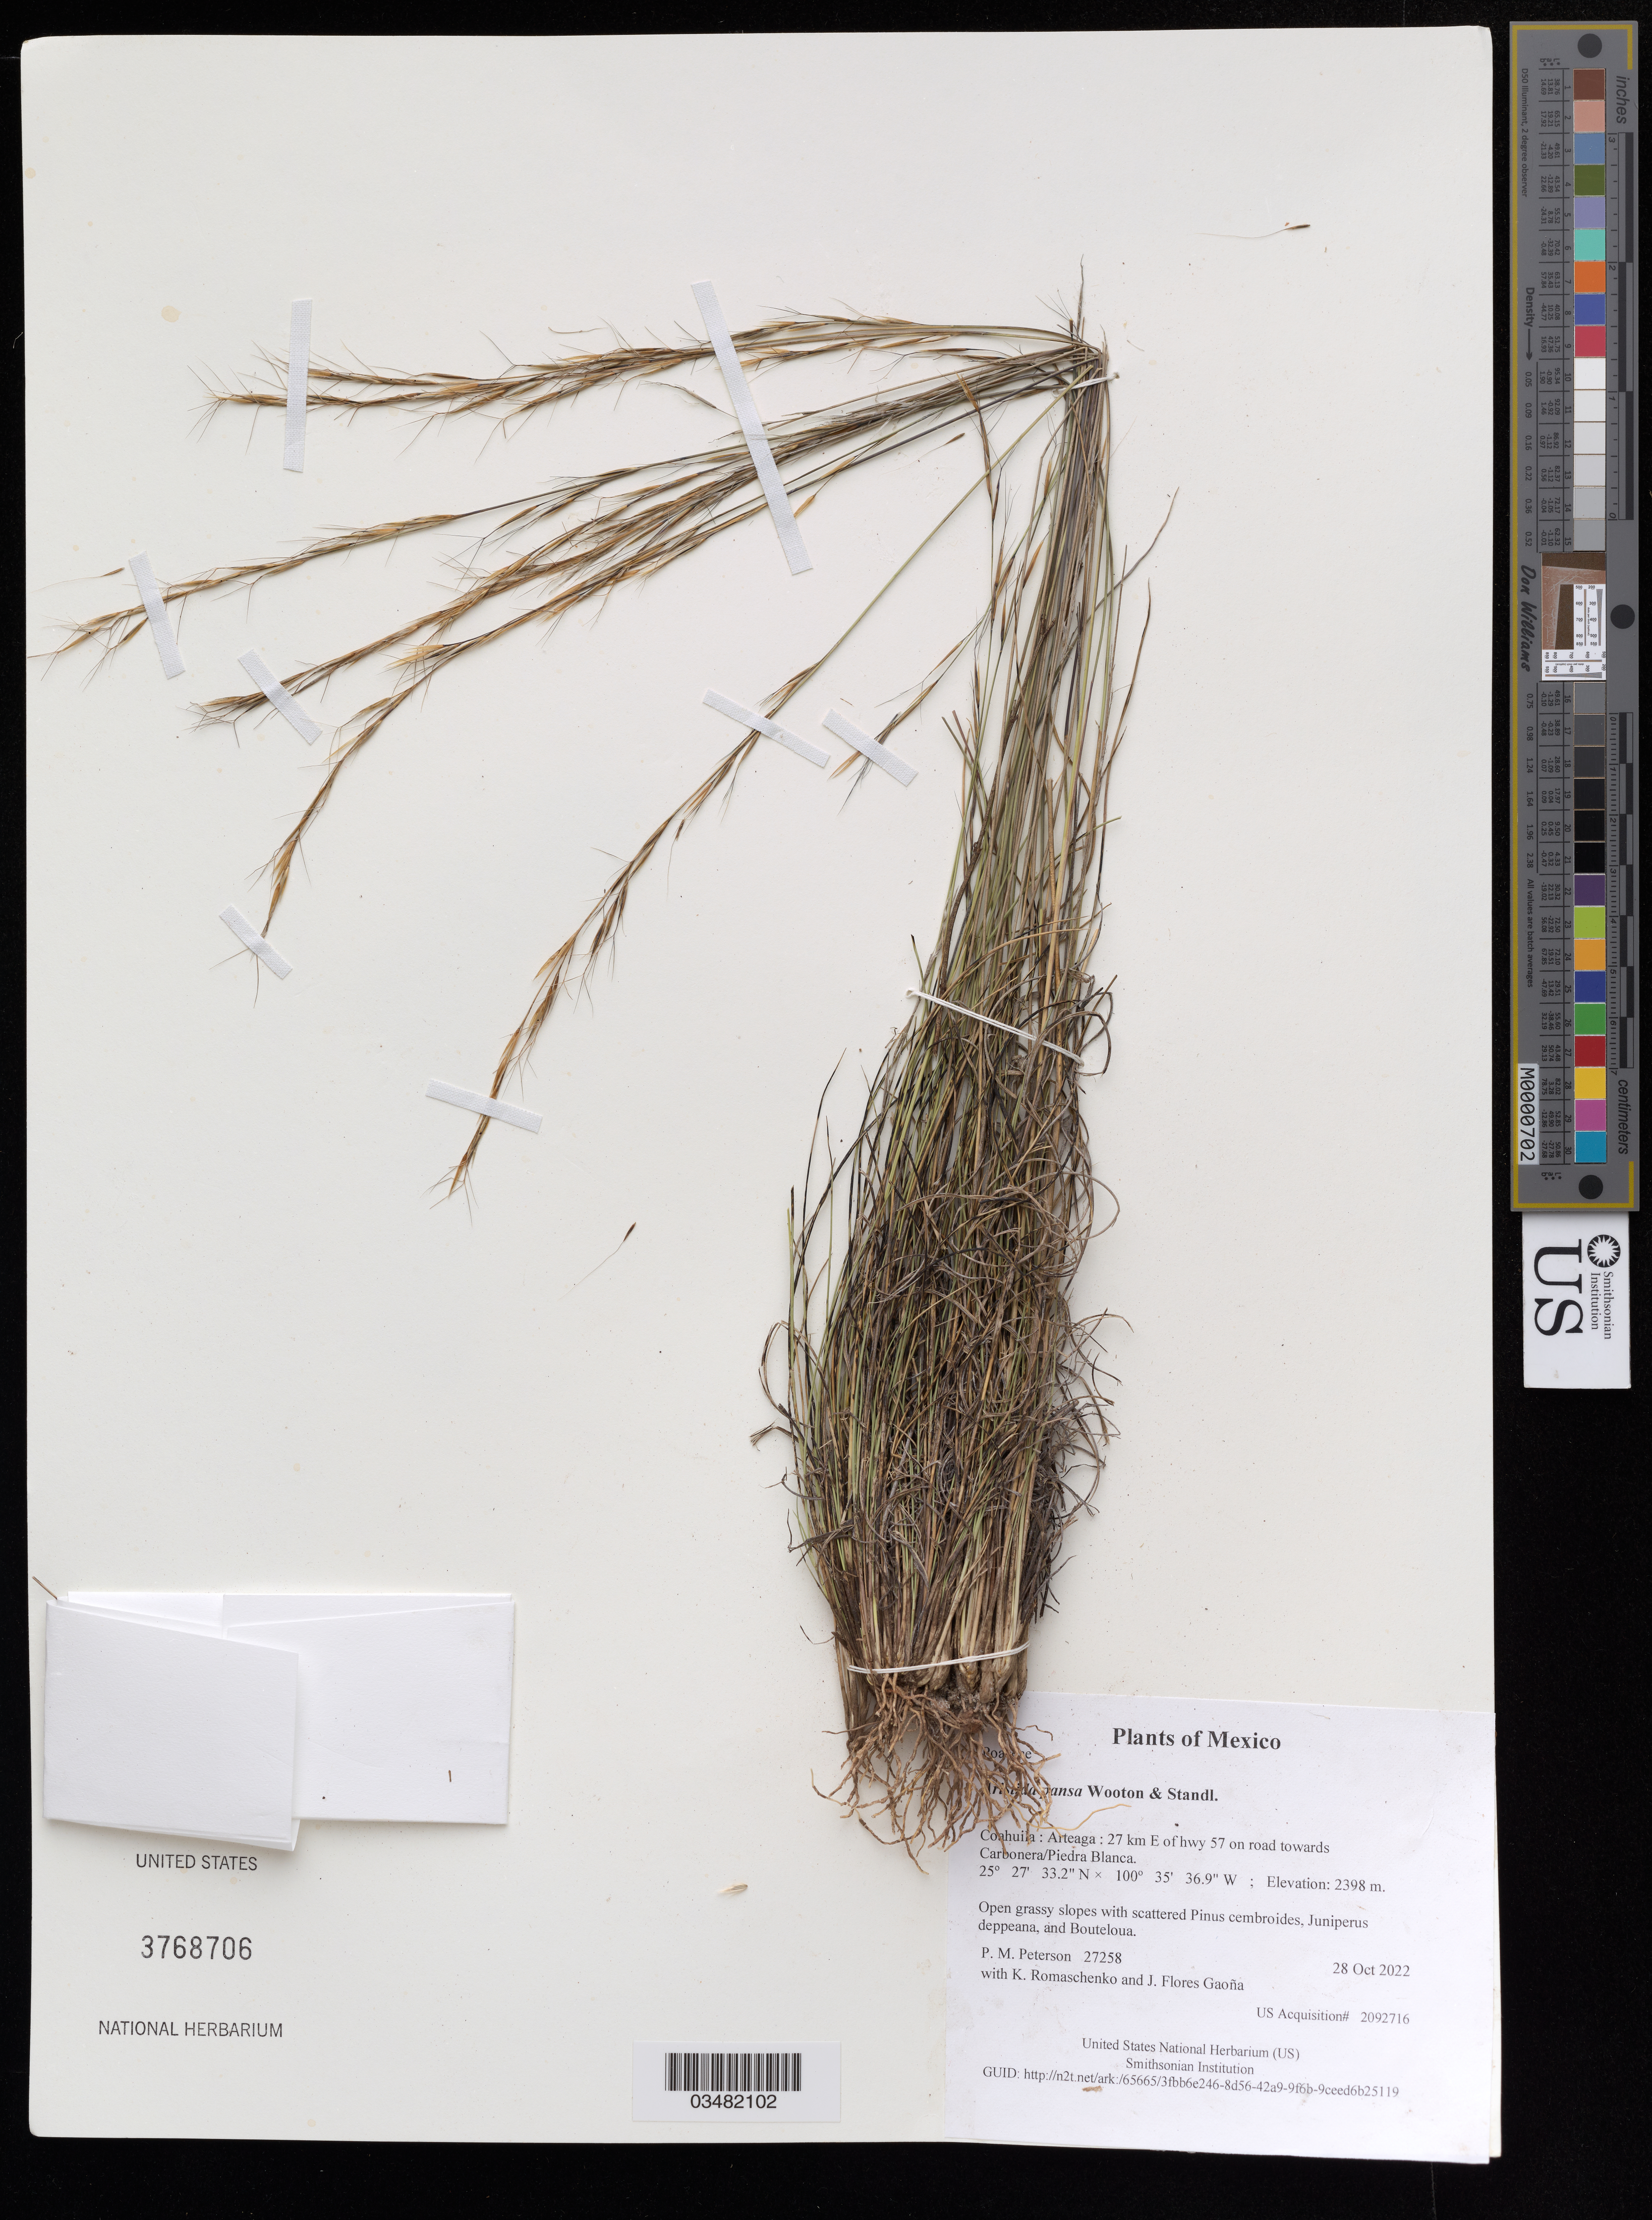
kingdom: Plantae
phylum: Tracheophyta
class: Liliopsida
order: Poales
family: Poaceae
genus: Aristida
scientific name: Aristida pansa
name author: Wooton & Standl.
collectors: P. M. Peterson, K. Romaschenko & J. Flores Gaoña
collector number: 27258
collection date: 2022-10-28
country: México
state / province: Coahuila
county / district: Arteaga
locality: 27 km E of hwy 57 on road towards Carbonera/Piedra Blanca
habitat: Open grassy slopes with scattered Pinus cembroides, Juniperus deppeana, and Bouteloua.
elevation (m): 2398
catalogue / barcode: US 3768706